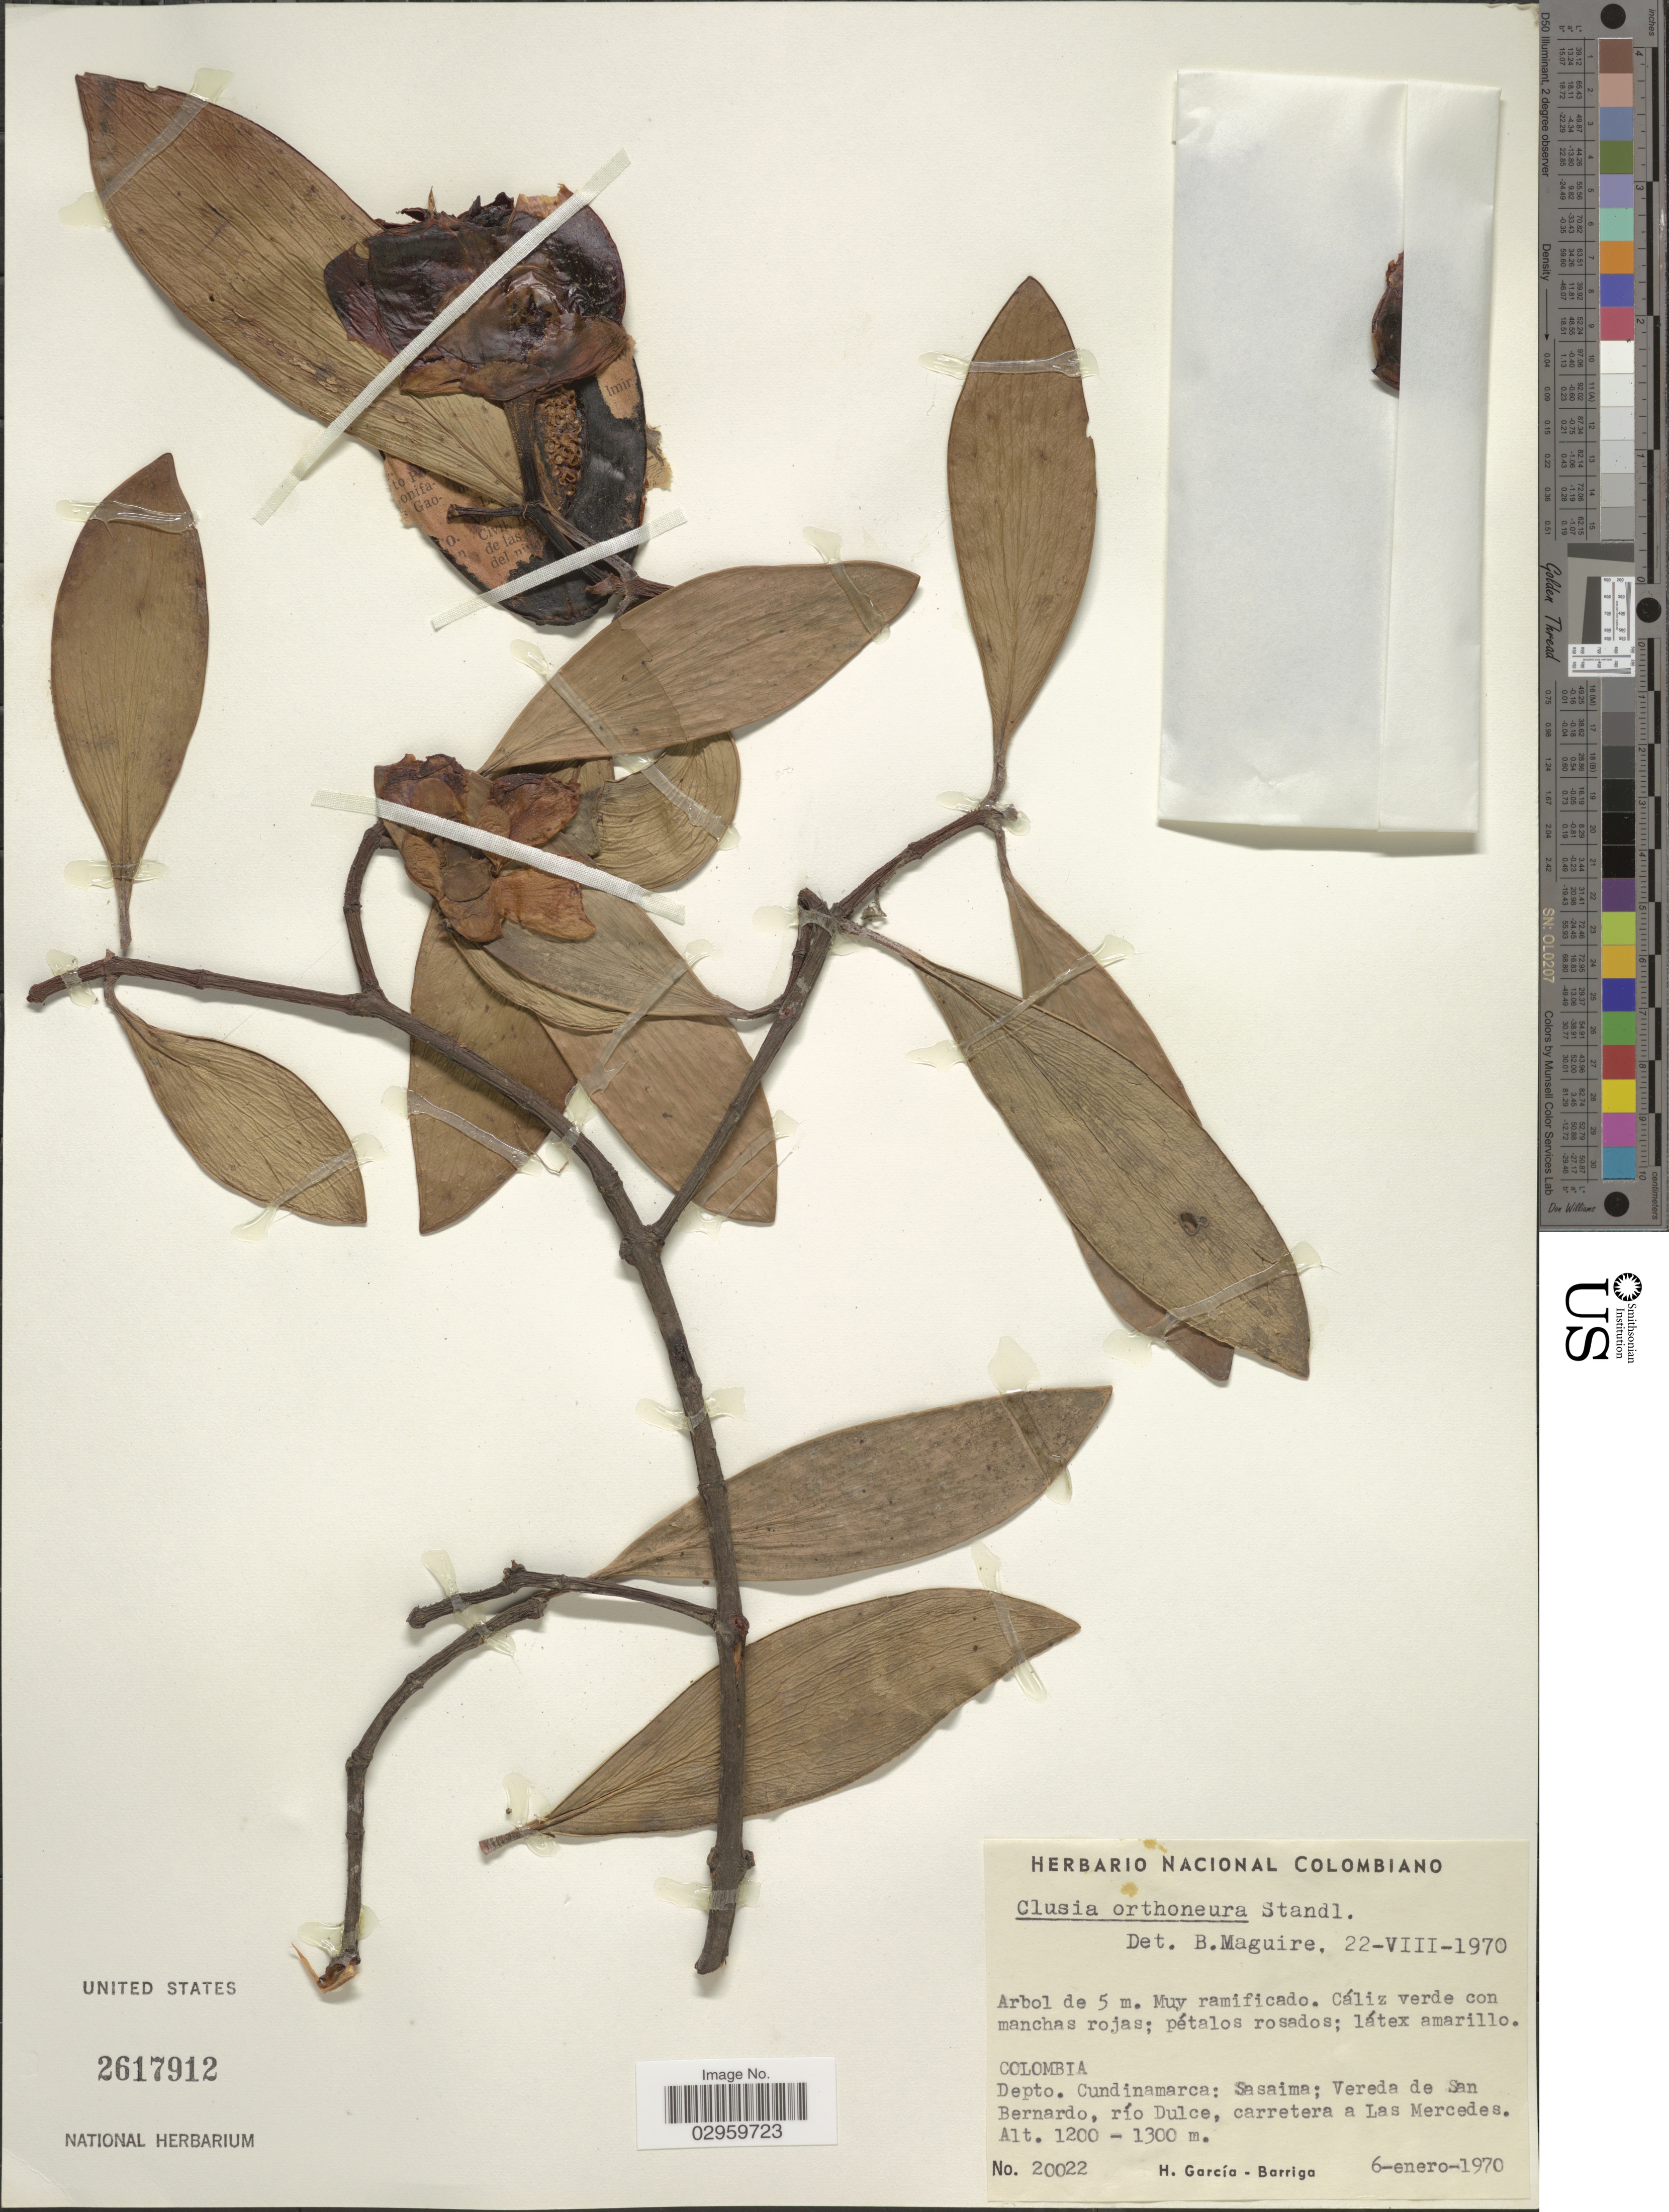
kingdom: Plantae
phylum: Tracheophyta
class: Magnoliopsida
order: Malpighiales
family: Clusiaceae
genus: Clusia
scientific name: Clusia orthoneura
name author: Standl.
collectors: H. García Barriga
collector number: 20022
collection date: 1970-01-06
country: Colombia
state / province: Cundinamarca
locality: Depto. Cundinamarca: Sasaima; Vereda de San Bernardo, río Dulce, carretera a Las Mercedes.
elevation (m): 1200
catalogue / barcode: US 2617912